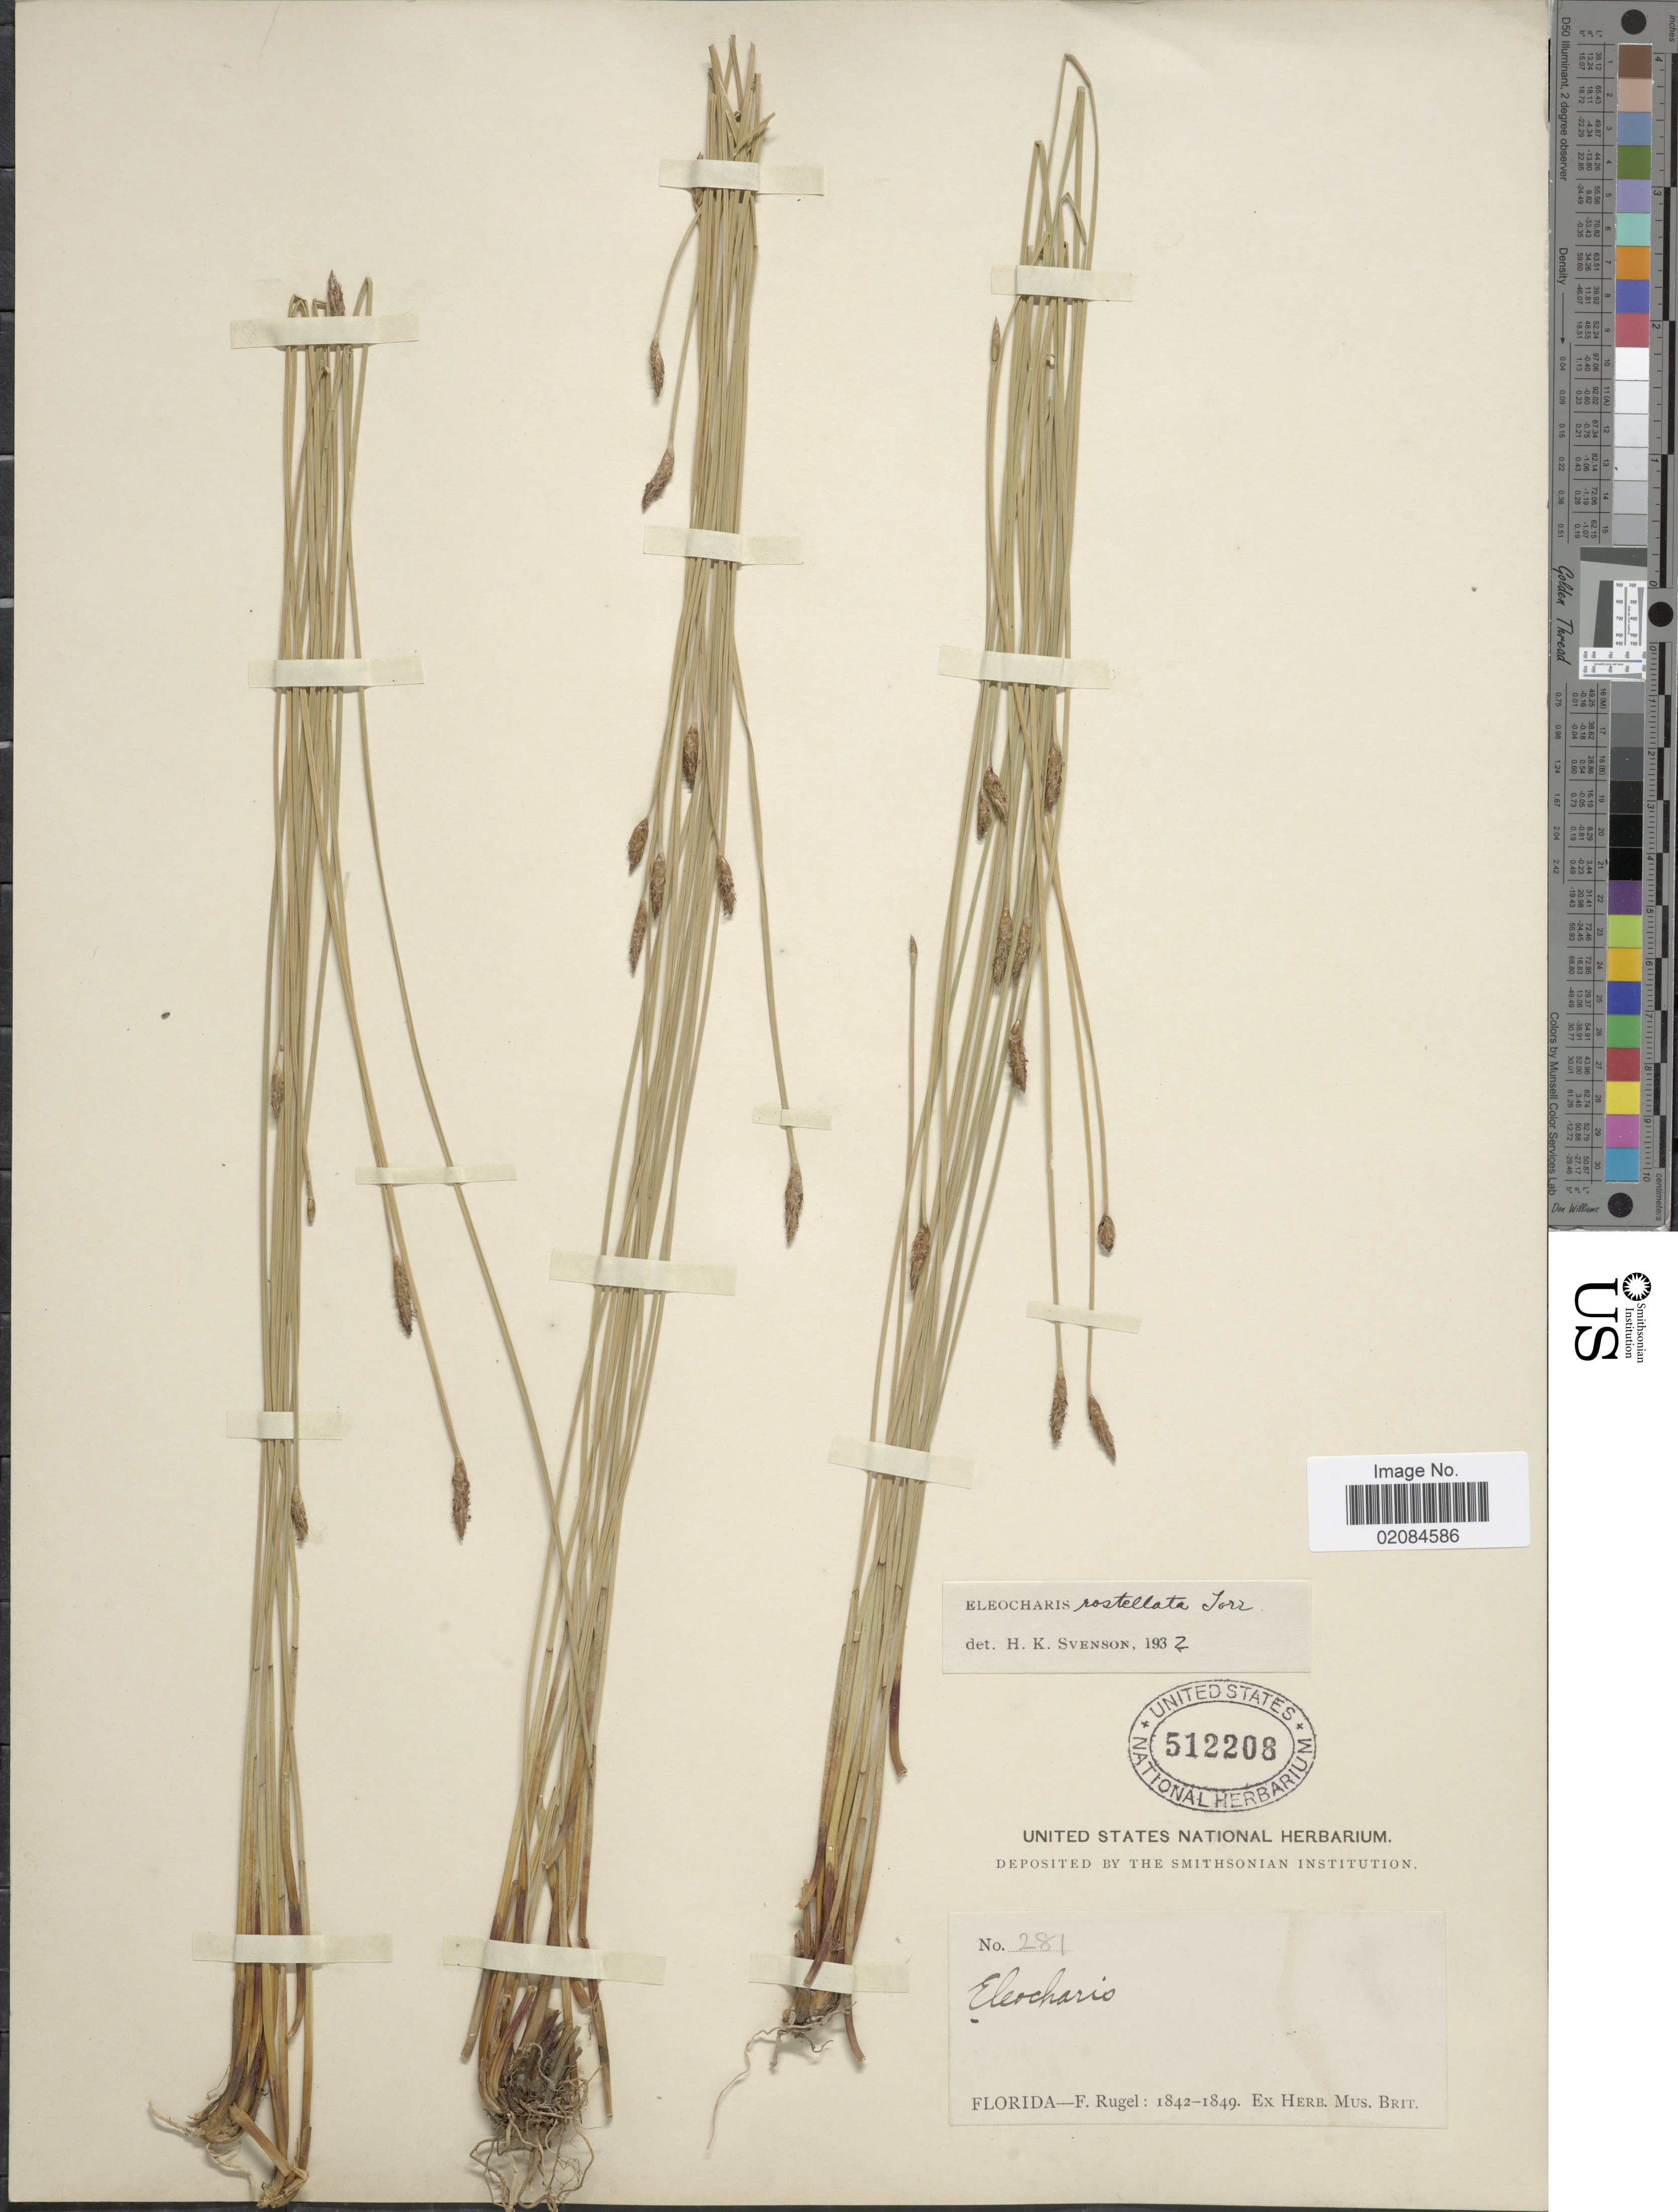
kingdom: Plantae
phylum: Tracheophyta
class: Liliopsida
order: Poales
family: Cyperaceae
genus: Eleocharis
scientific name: Eleocharis rostellata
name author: (Torr.) Torr.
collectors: F. Rugel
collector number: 281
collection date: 1842/1849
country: United States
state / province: Florida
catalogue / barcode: US 5112208